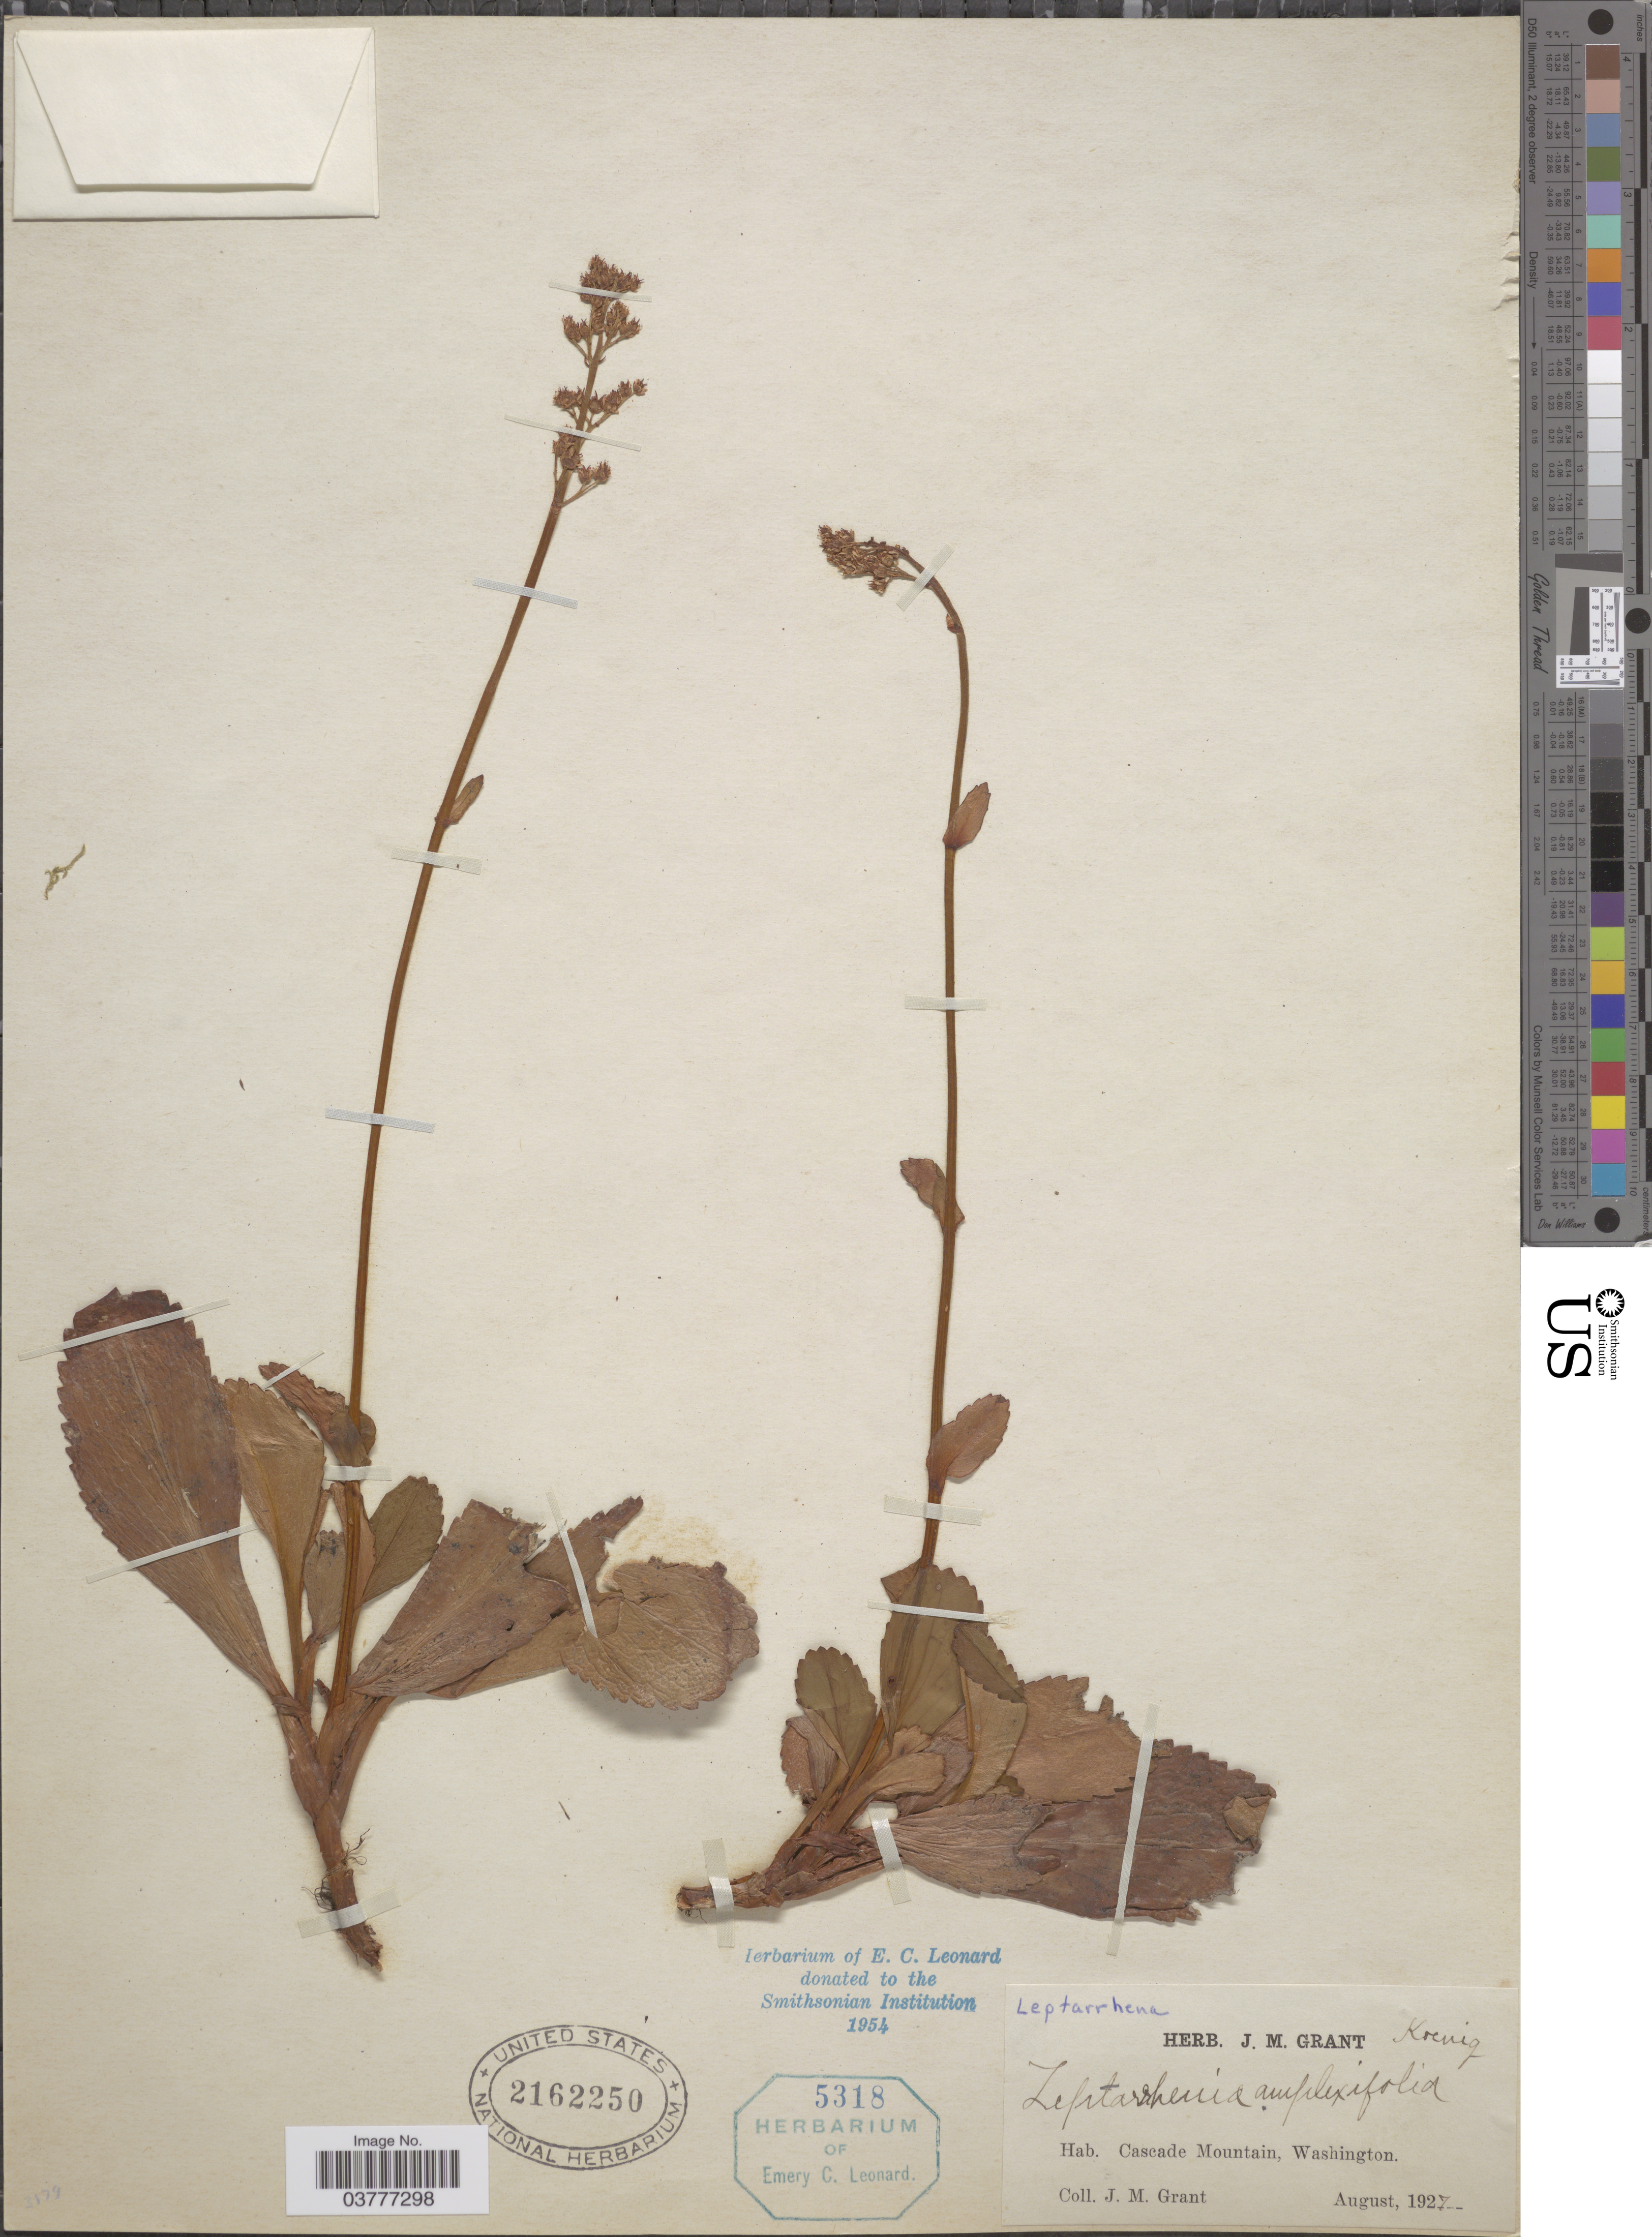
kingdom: Plantae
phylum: Tracheophyta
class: Magnoliopsida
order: Saxifragales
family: Saxifragaceae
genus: Leptarrhena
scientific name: Leptarrhena pyrolifolia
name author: (D. Don) Ser.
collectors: J. M. Grant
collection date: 1927-08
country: United States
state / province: Washington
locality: Cascade Mountain.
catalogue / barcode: US 2162250